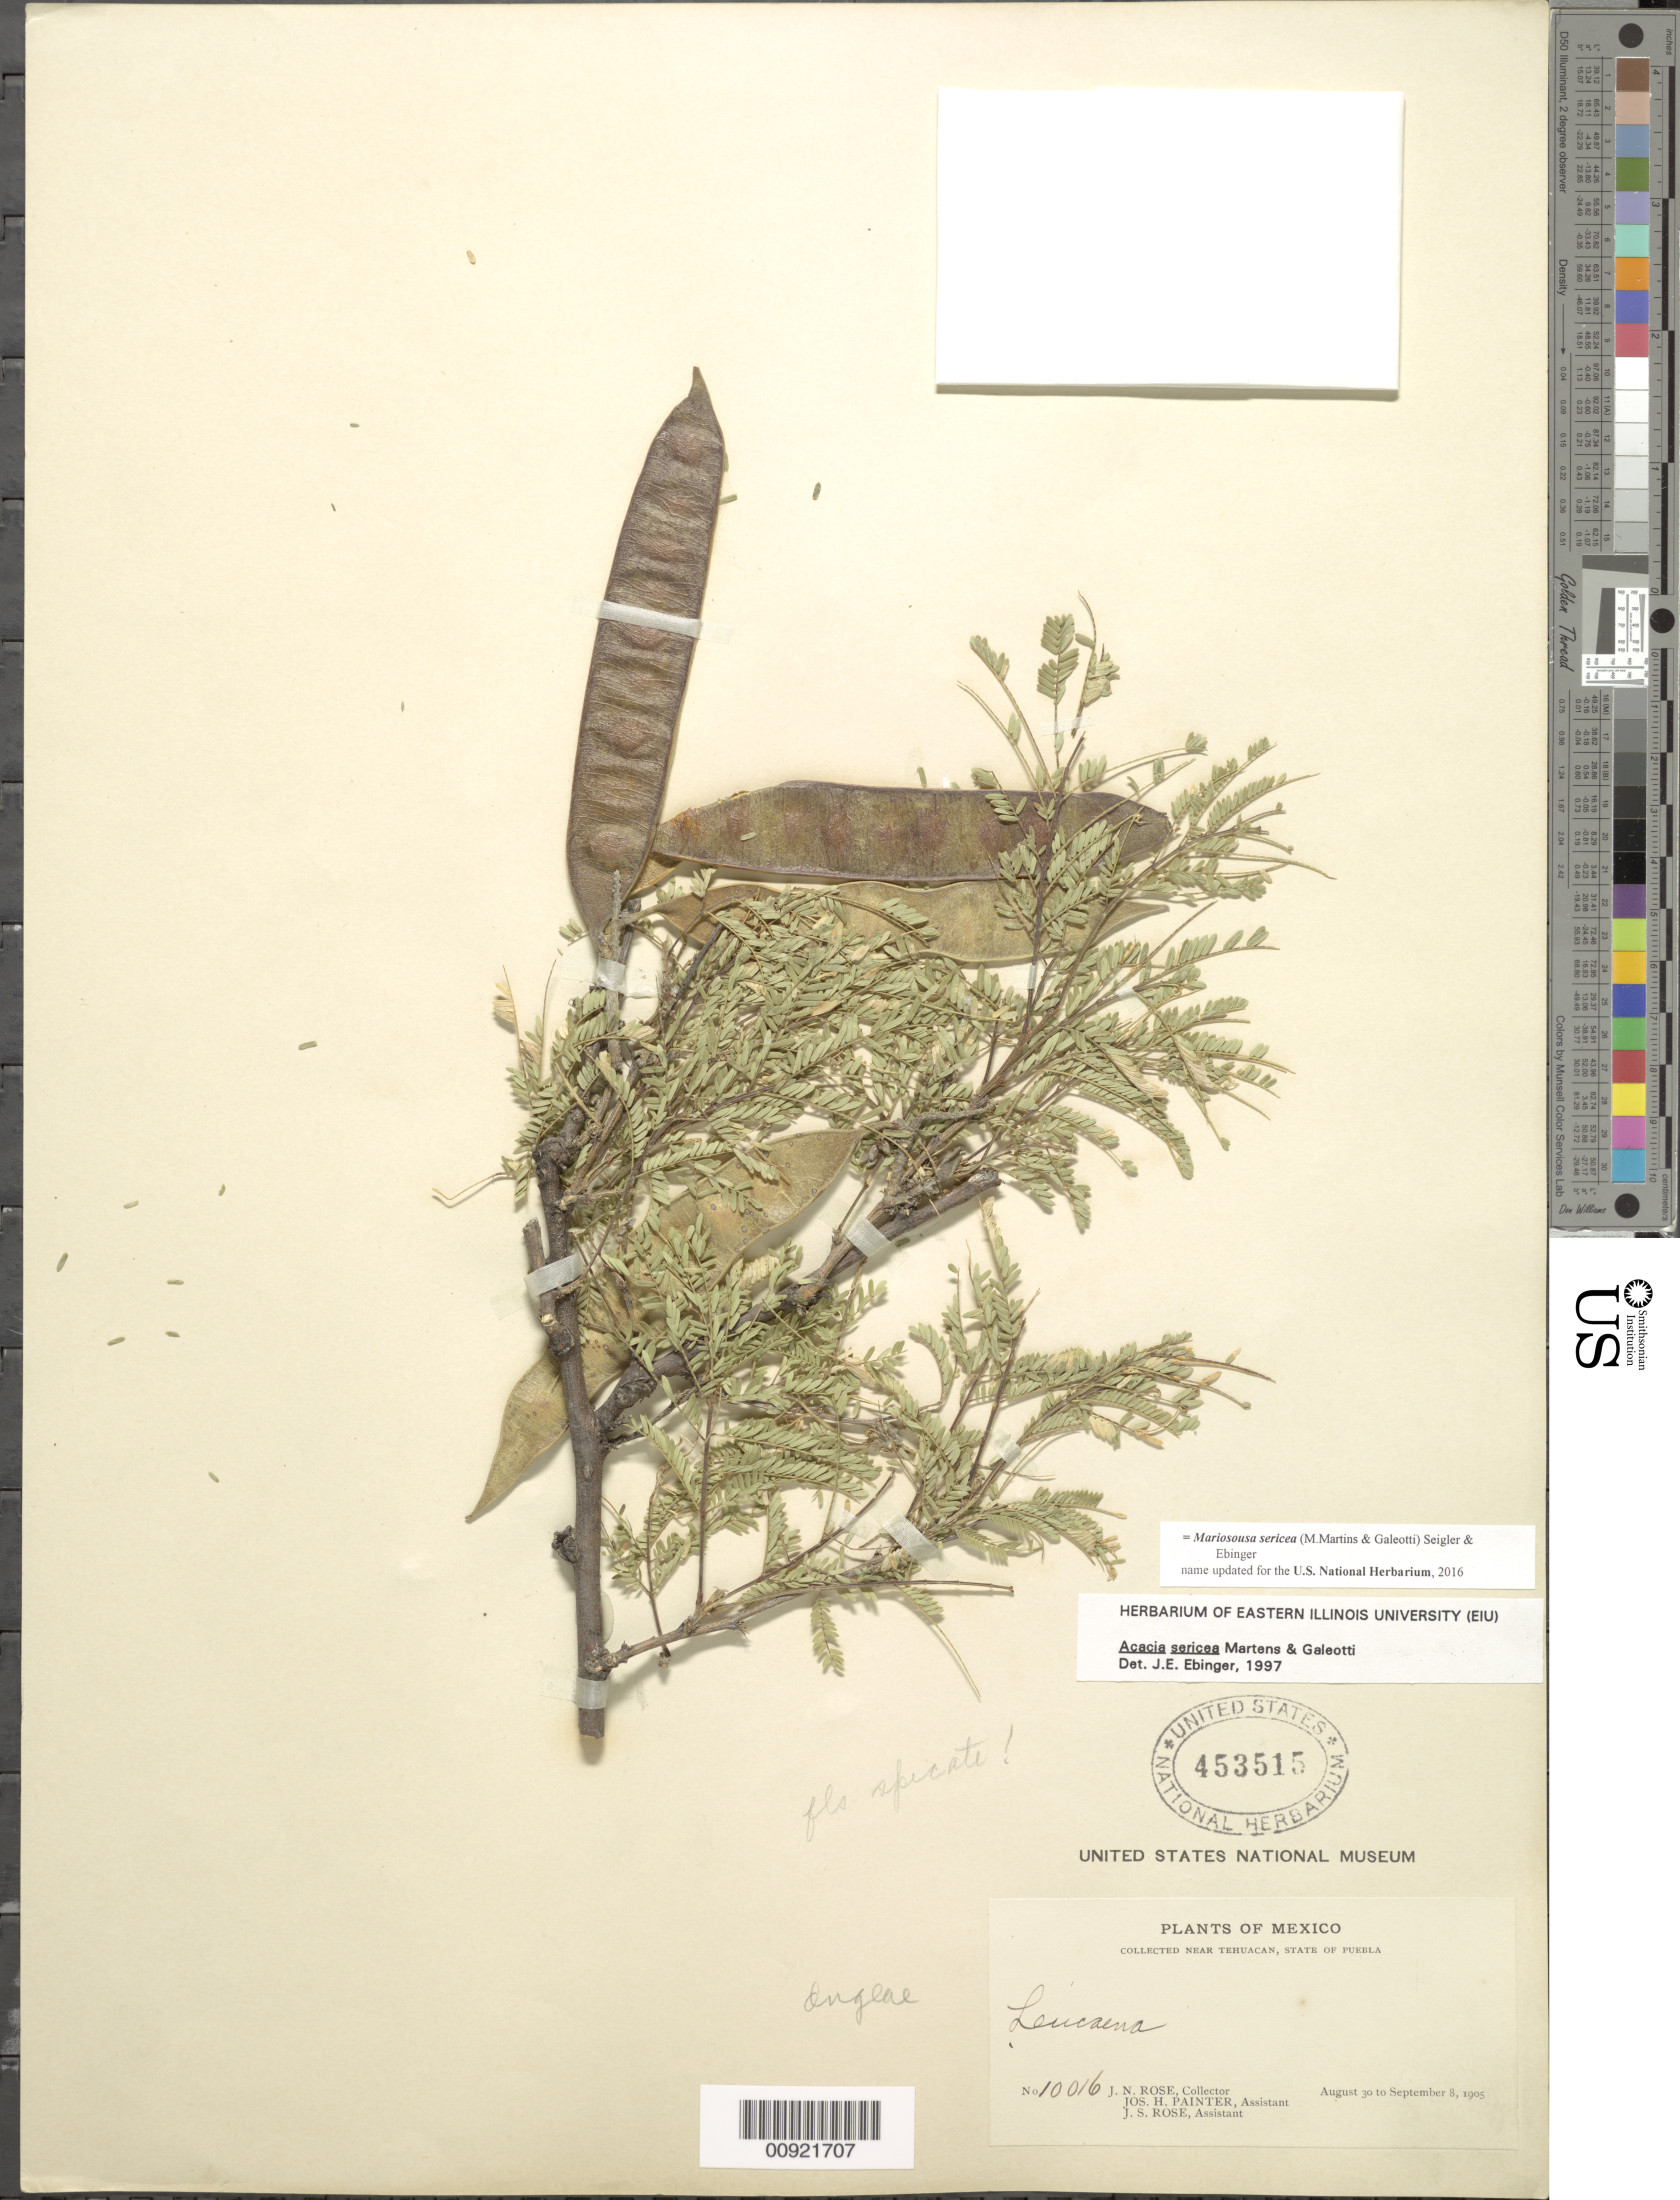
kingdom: Plantae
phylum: Tracheophyta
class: Magnoliopsida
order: Fabales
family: Fabaceae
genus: Mariosousa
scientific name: Mariosousa sericea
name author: (M. Martens & Galeotti) Seigler & Ebinger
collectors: J. N. Rose, J. H. Painter & J. S. Rose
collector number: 10016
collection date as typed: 30 Aug 1905 to 08 Sep 1905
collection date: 1905-08-30/1905-09-08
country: Mexico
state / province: Puebla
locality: Near Tehuacán, State of Puebla.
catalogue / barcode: US 453515